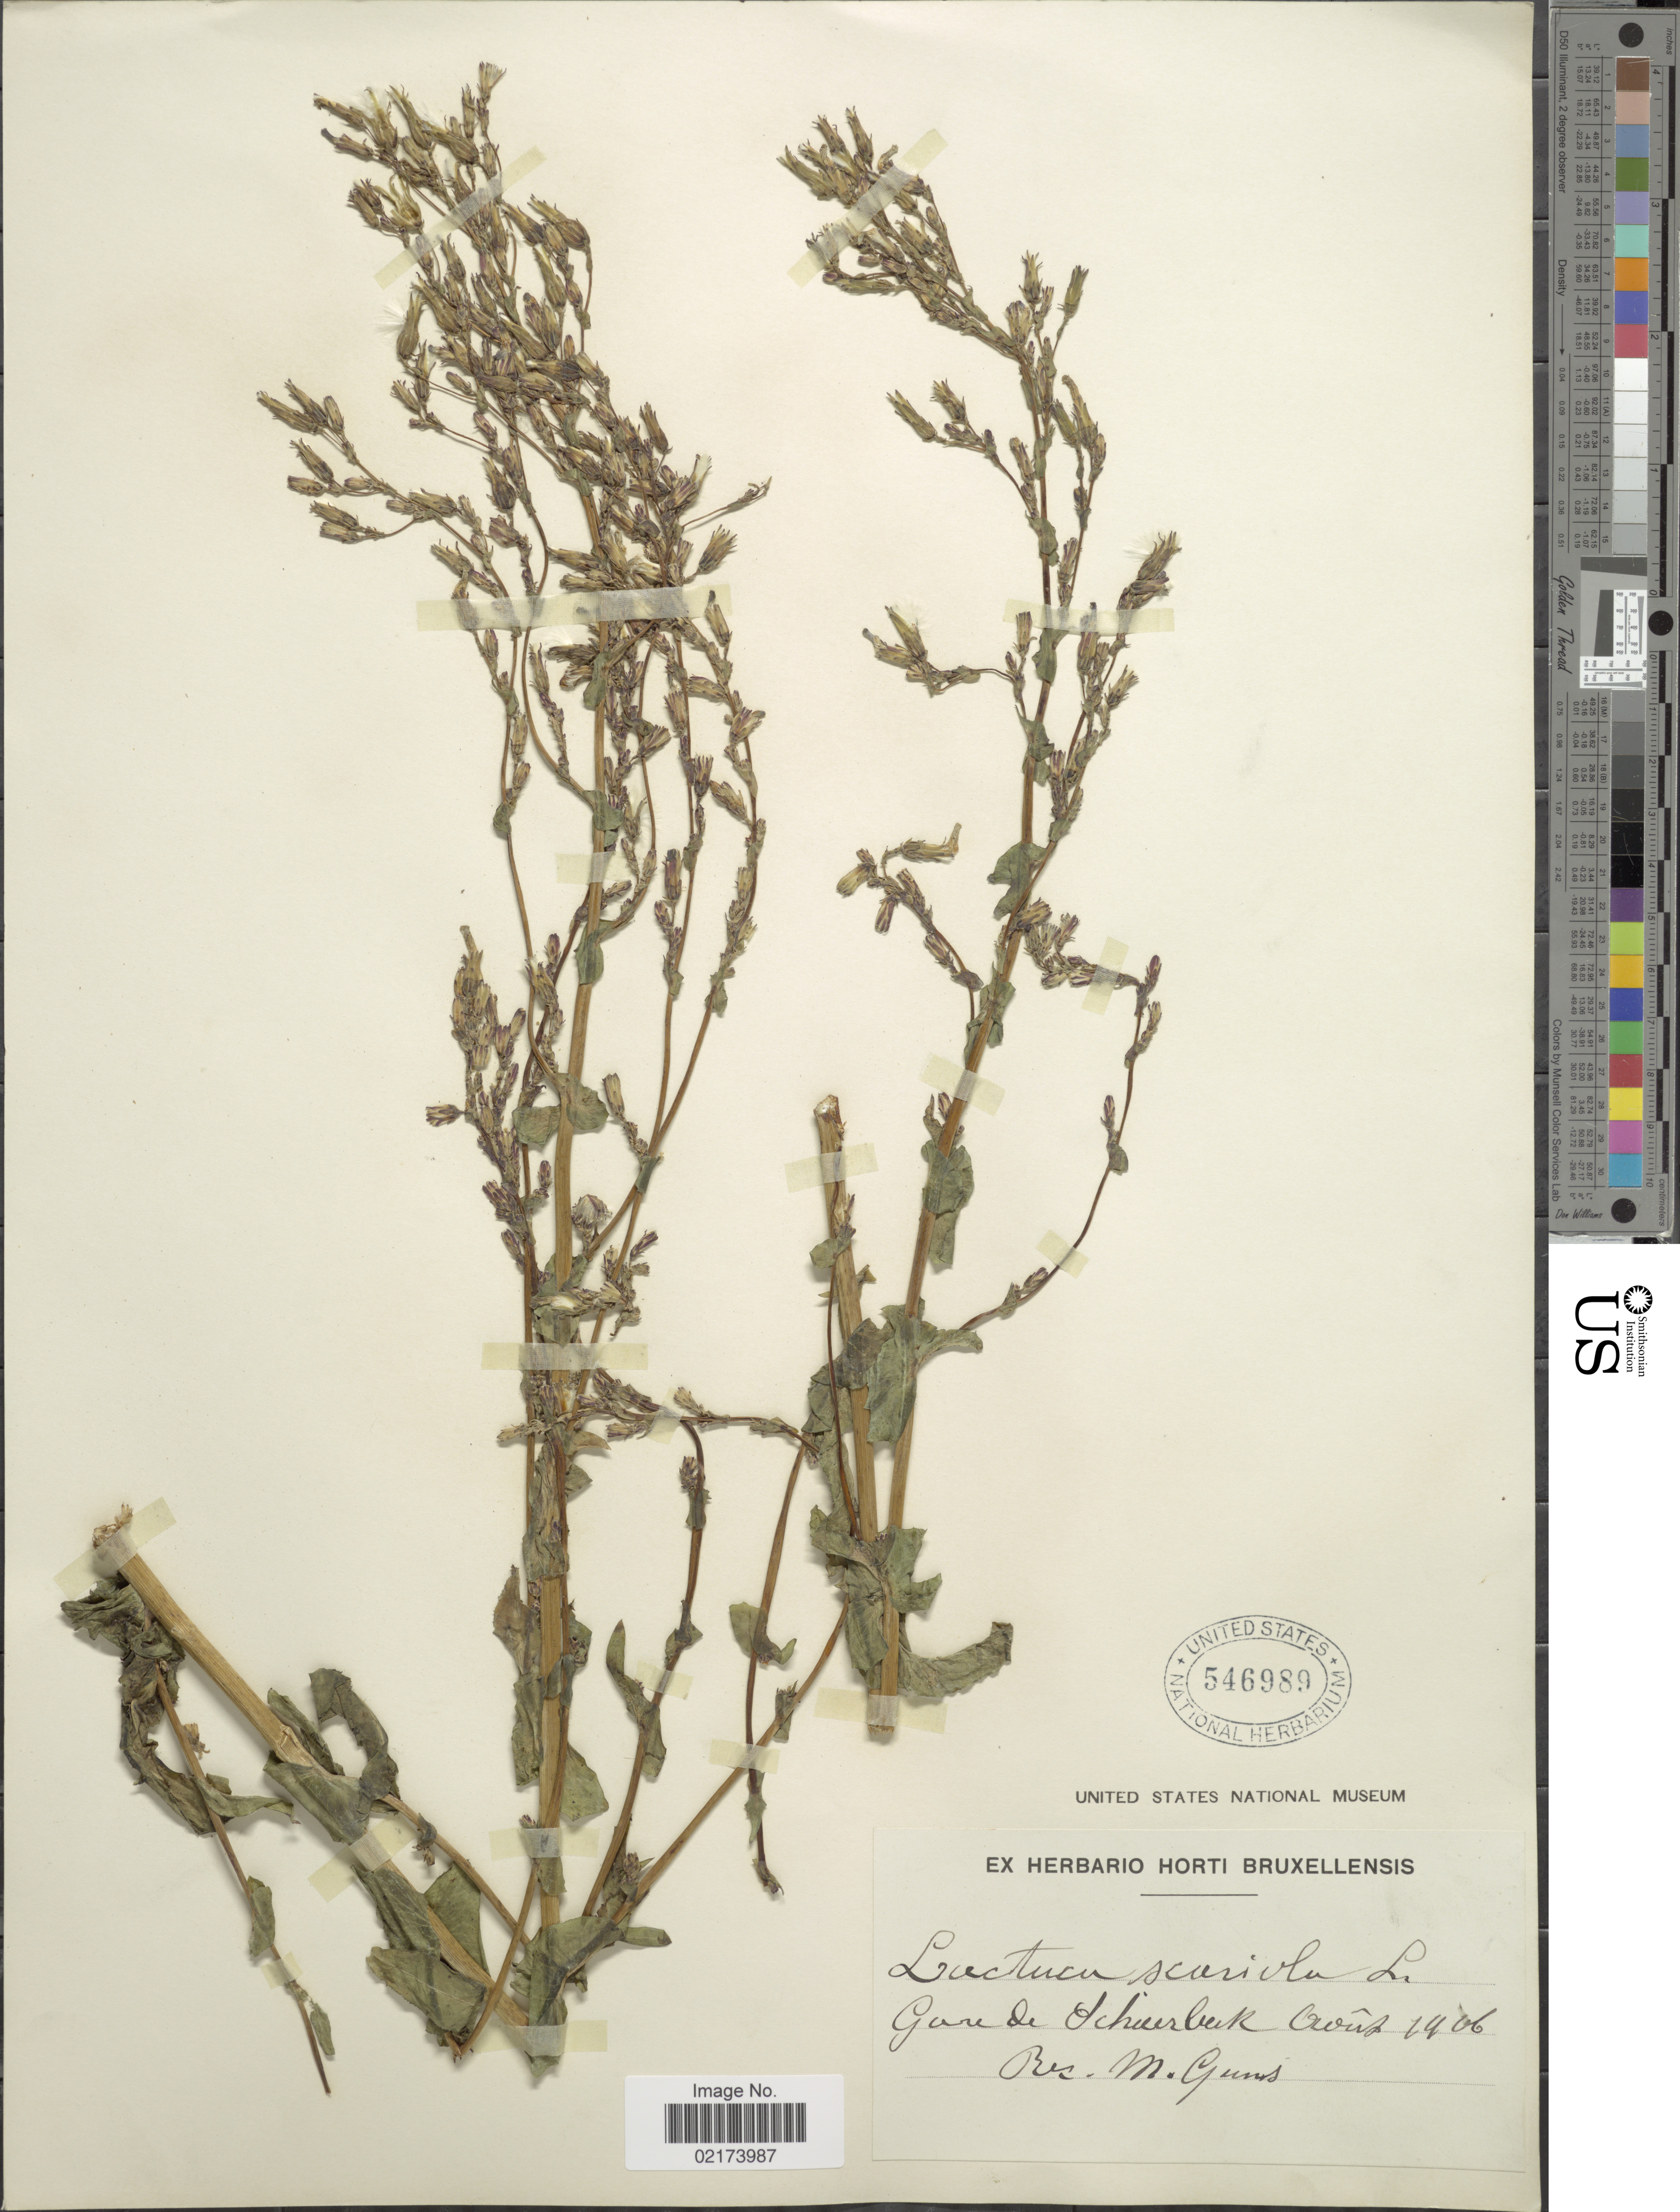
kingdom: Plantae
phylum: Tracheophyta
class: Magnoliopsida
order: Asterales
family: Asteraceae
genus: Lactuca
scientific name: Lactuca serriola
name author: L.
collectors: M. Guns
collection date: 1906-08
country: Belgium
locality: Gare de Scheerbak [interpreted]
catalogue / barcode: US 546989